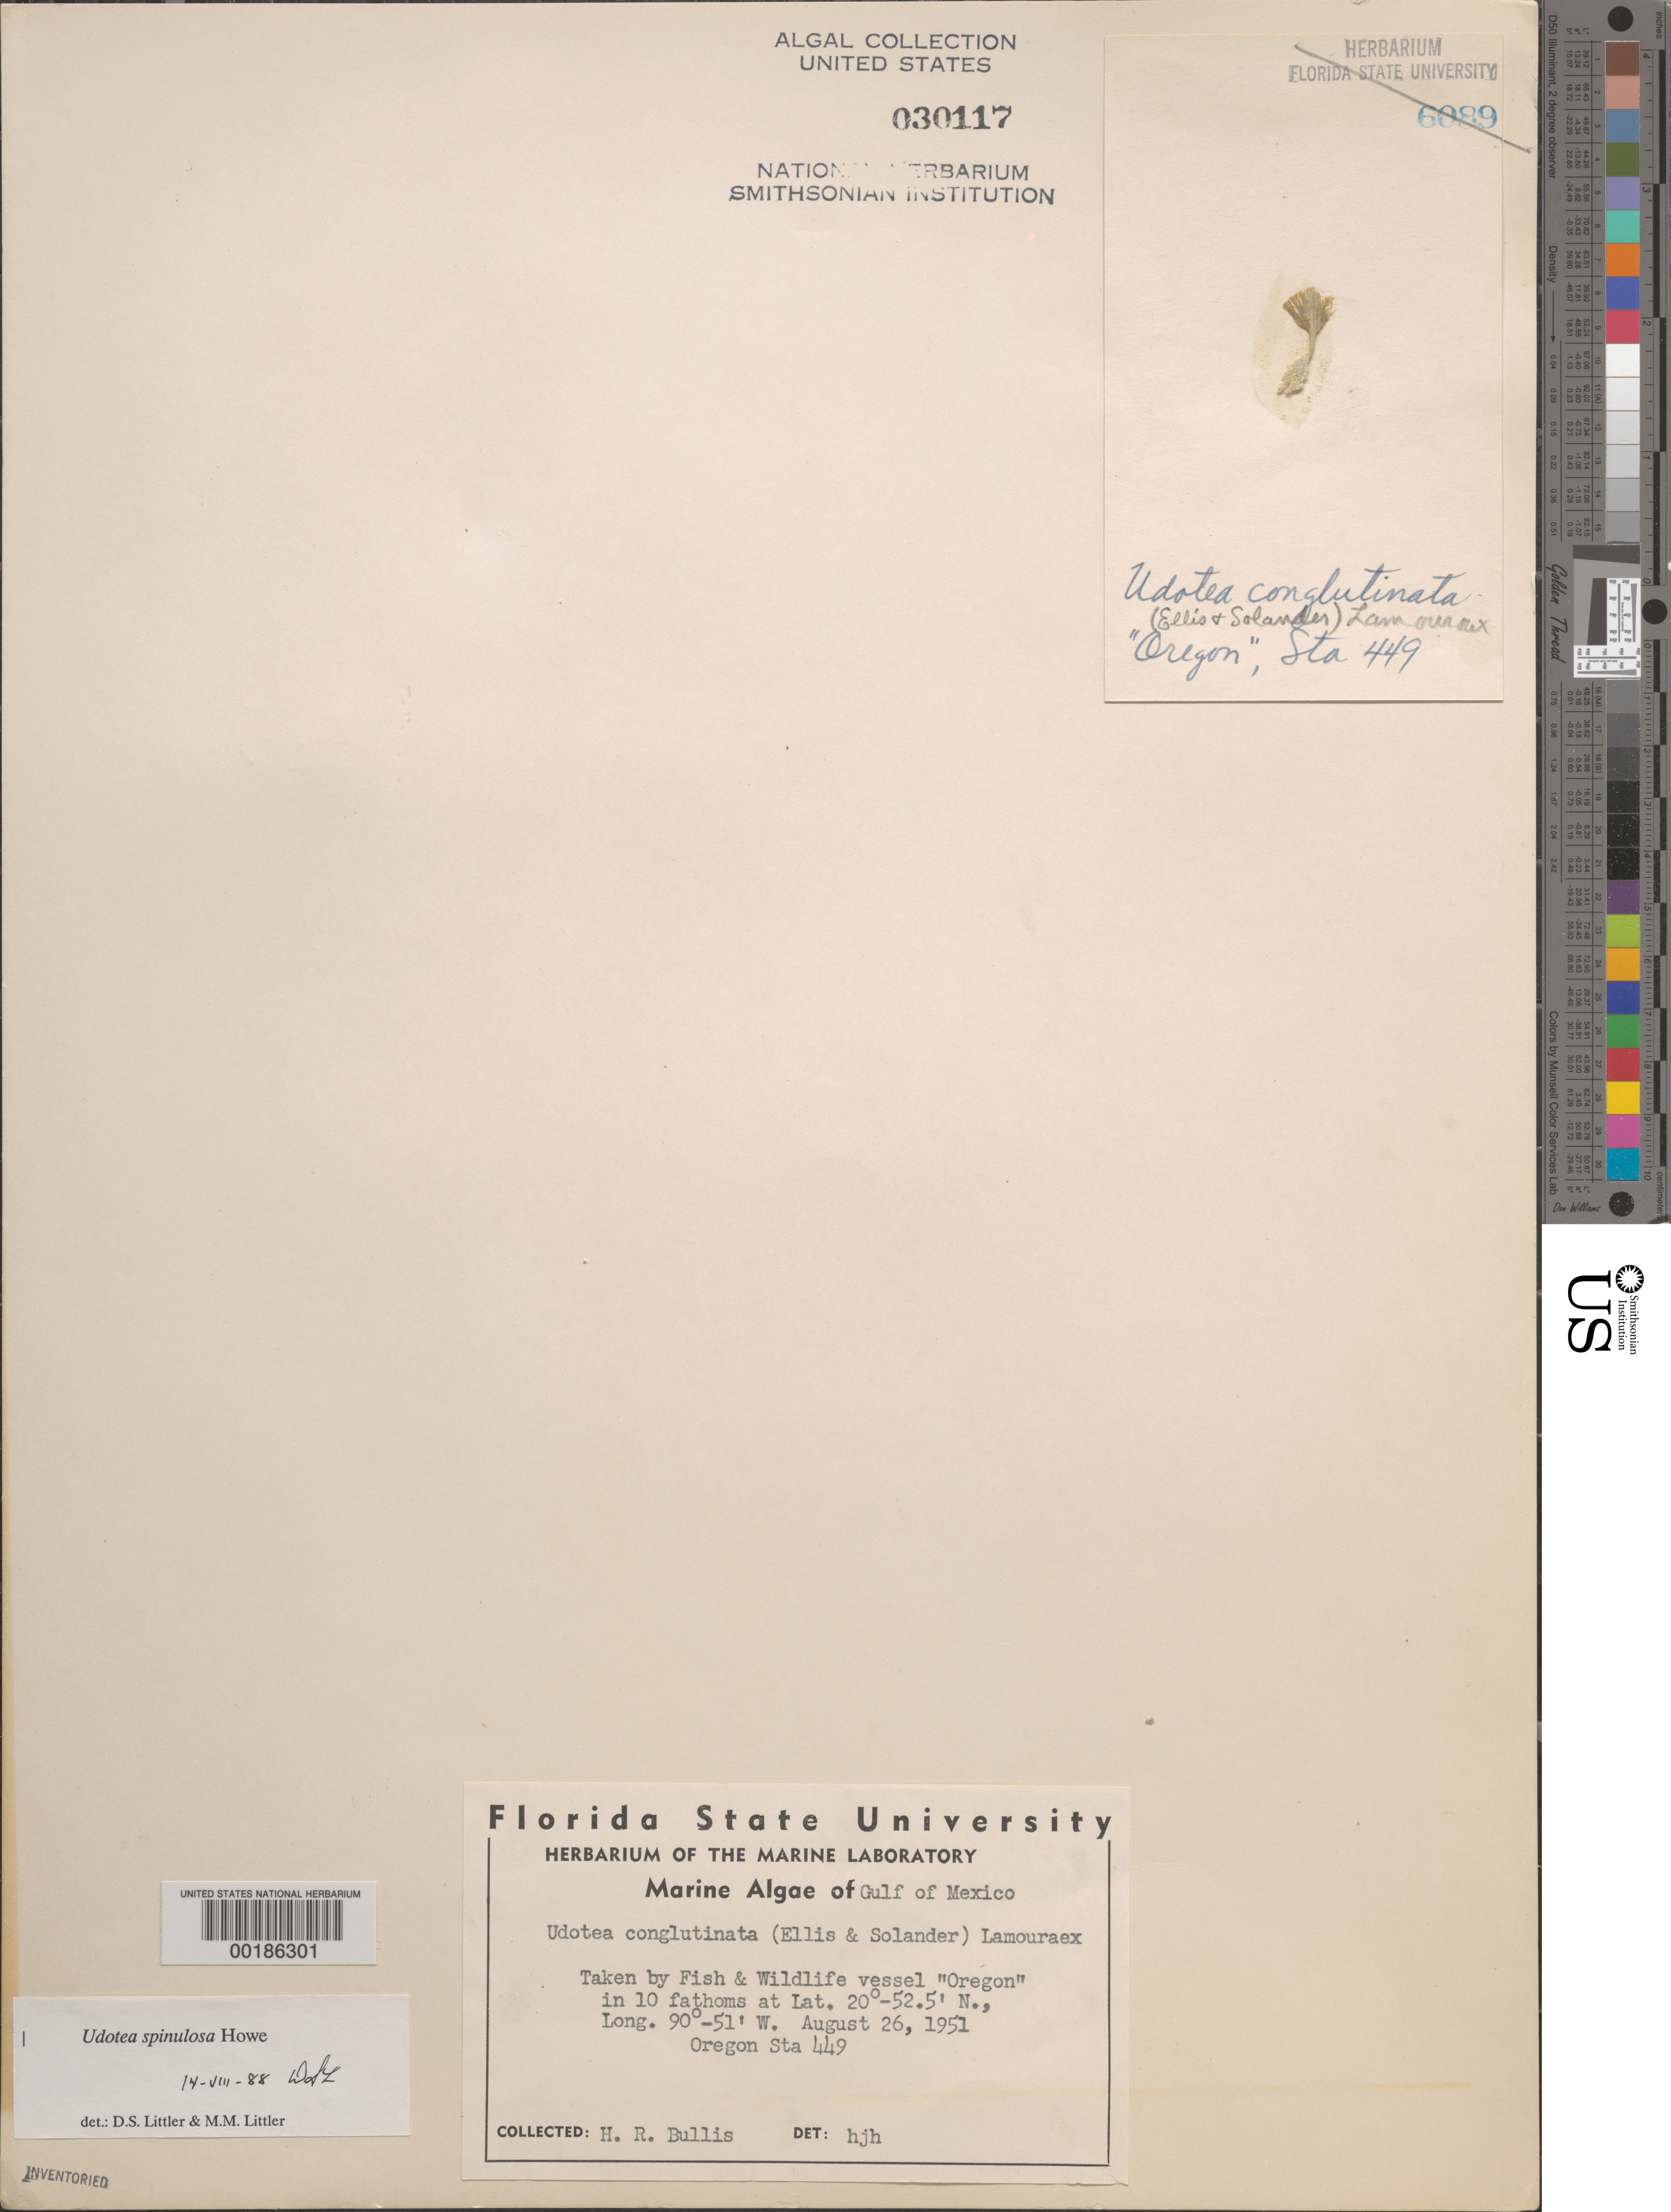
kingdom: Plantae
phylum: Chlorophyta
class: Ulvophyceae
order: Bryopsidales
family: Udoteaceae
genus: Udotea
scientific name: Udotea spinulosa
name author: M. Howe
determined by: Littler, D. S.; Littler, M. M.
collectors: H. Bullis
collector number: Station 449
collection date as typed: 26 Aug 1951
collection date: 1951-08-26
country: Mexico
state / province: Campeche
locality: Campeche Banks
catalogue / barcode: US 30117